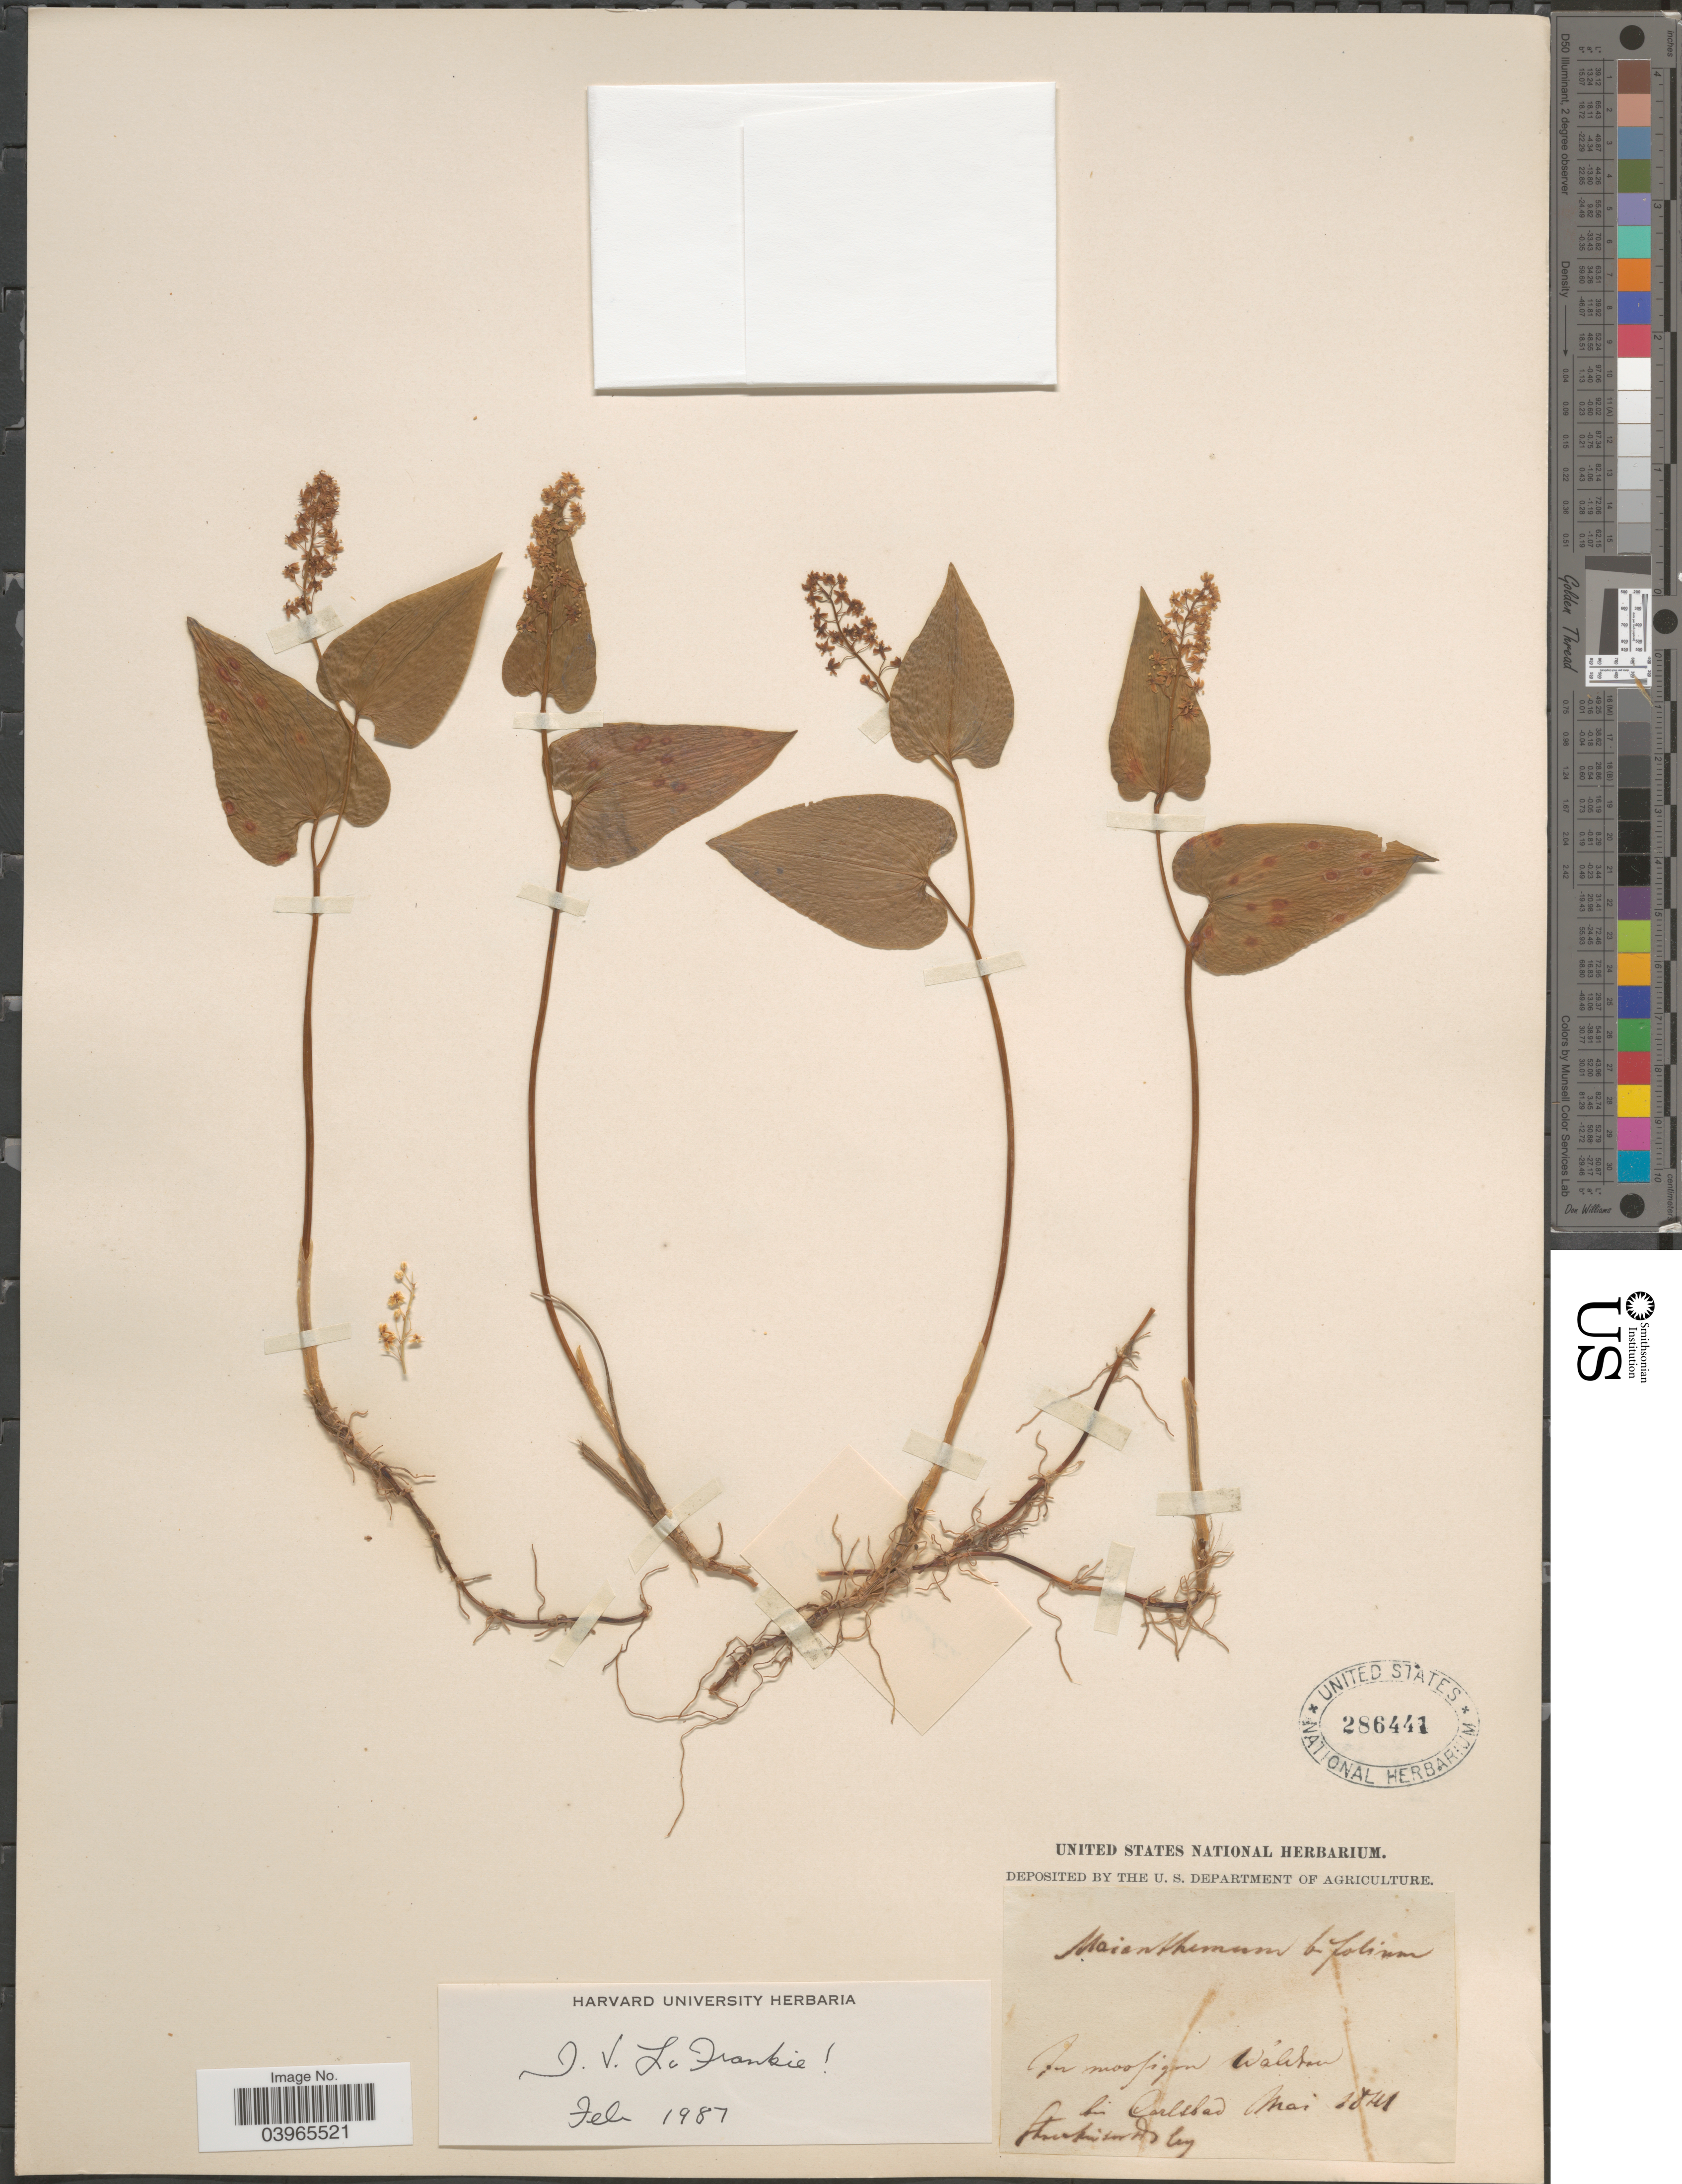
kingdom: Plantae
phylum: Tracheophyta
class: Liliopsida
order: Asparagales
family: Asparagaceae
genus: Maianthemum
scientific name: Maianthemum bifolium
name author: (L.) F.W. Schmidt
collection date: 1841-05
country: Czechia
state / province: Carlsbad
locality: In moosigen Walitau bei Carlsbad.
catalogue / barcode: US 286441